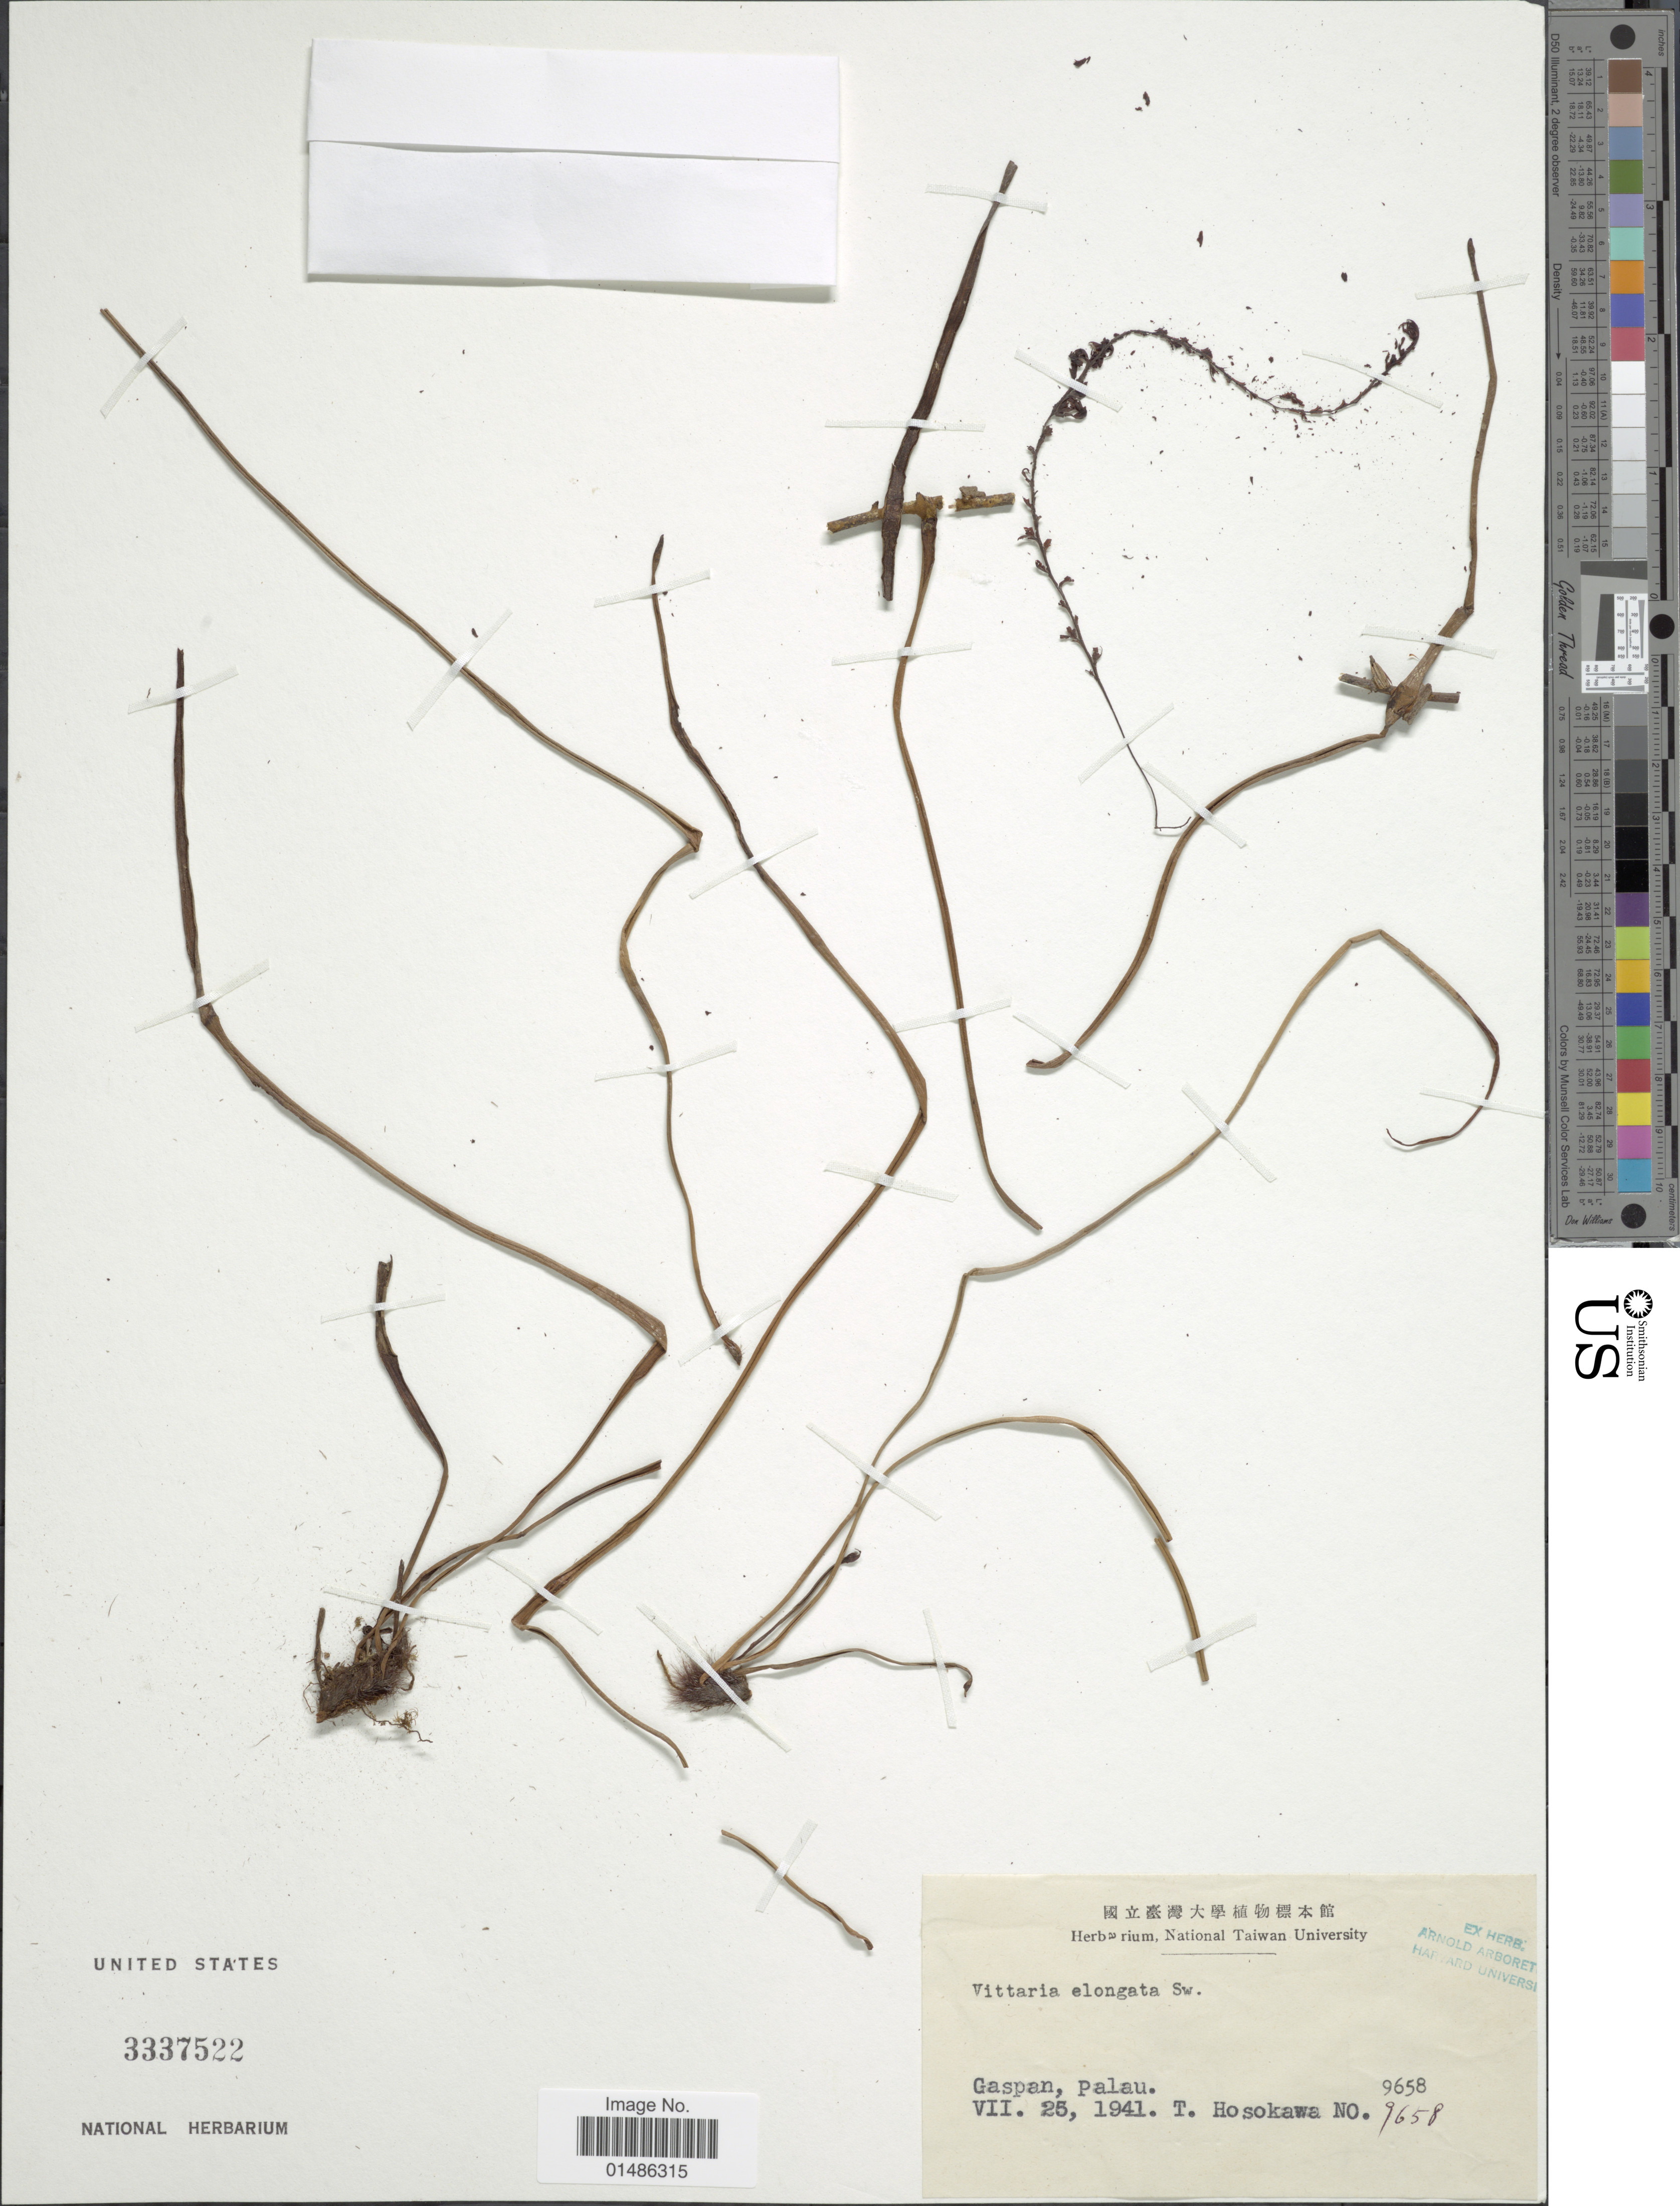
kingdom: Plantae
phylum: Tracheophyta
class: Polypodiopsida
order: Polypodiales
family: Pteridaceae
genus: Haplopteris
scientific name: Haplopteris ensiformis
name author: (Sw.) E.H. Crane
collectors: T. Hosokawa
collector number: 9658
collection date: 1941-07-25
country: Palau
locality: Gaspan, Palau.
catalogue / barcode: US 3337522